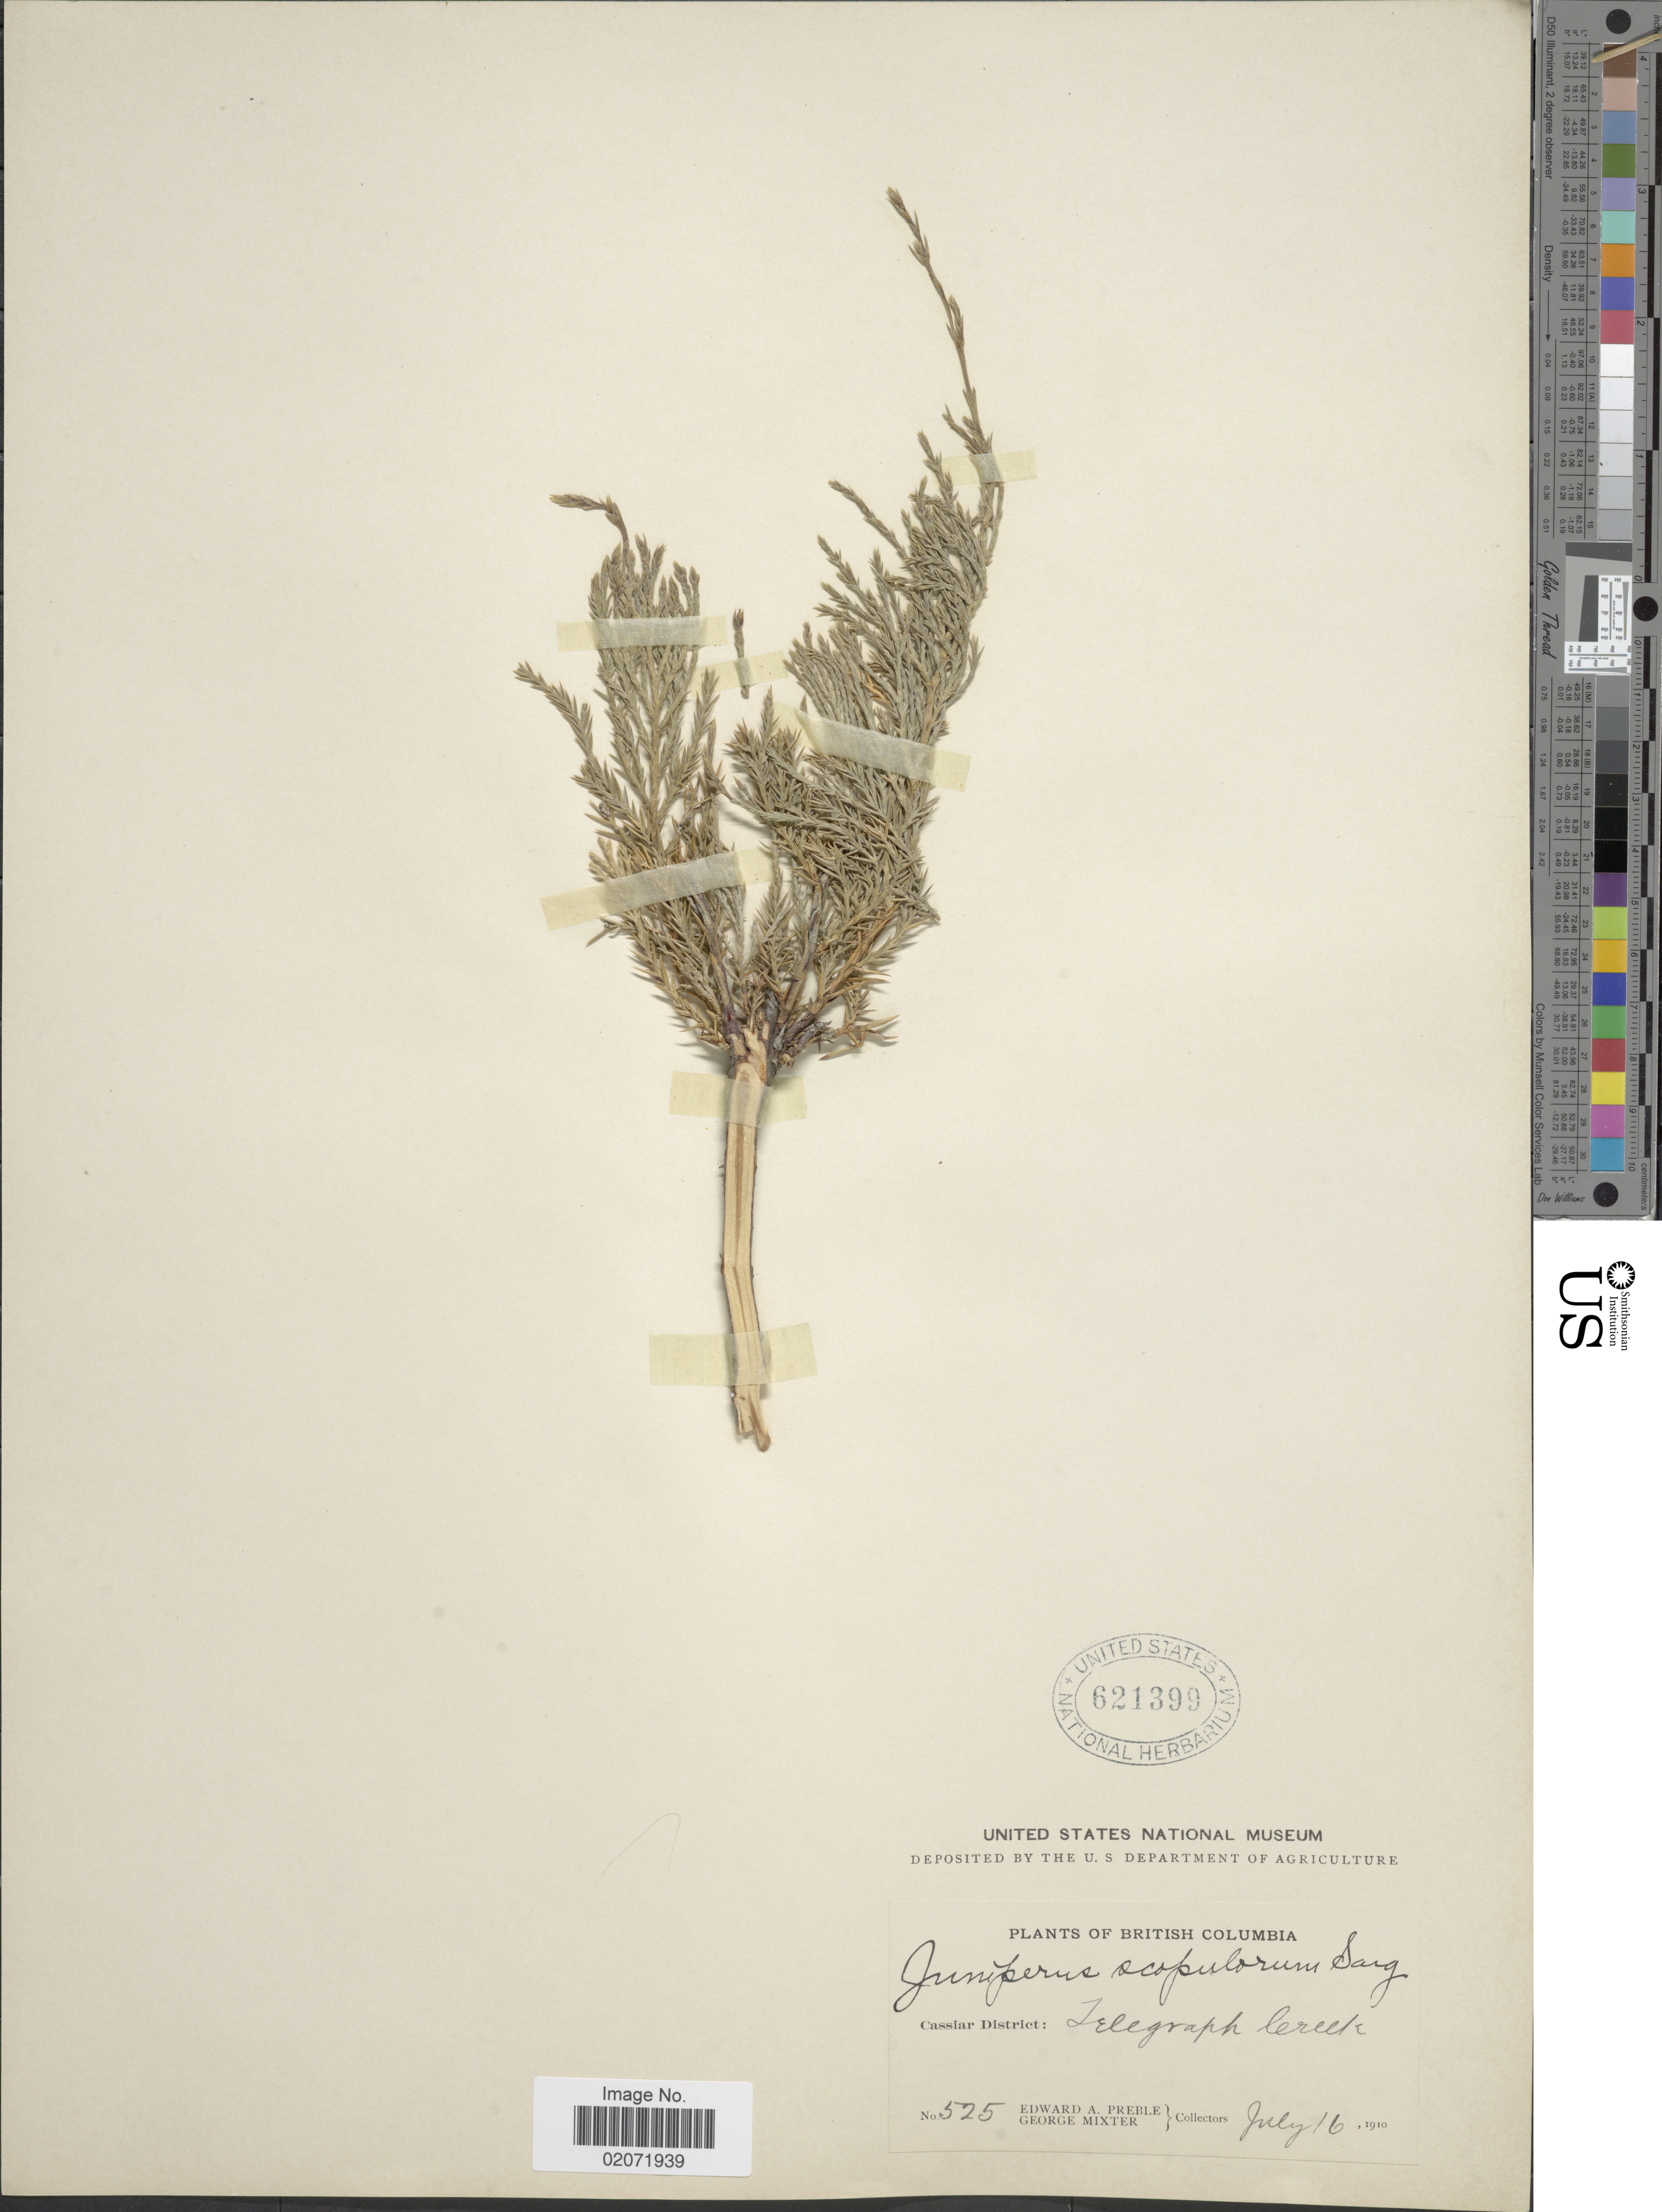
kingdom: Plantae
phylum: Tracheophyta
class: Pinopsida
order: Pinales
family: Cupressaceae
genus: Juniperus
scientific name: Juniperus scopulorum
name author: Sarg.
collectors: E. Preble & G. Mixter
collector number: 525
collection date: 1910-07-16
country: Canada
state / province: British Columbia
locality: Cassiar District: Telegraph Creek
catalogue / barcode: US 621399